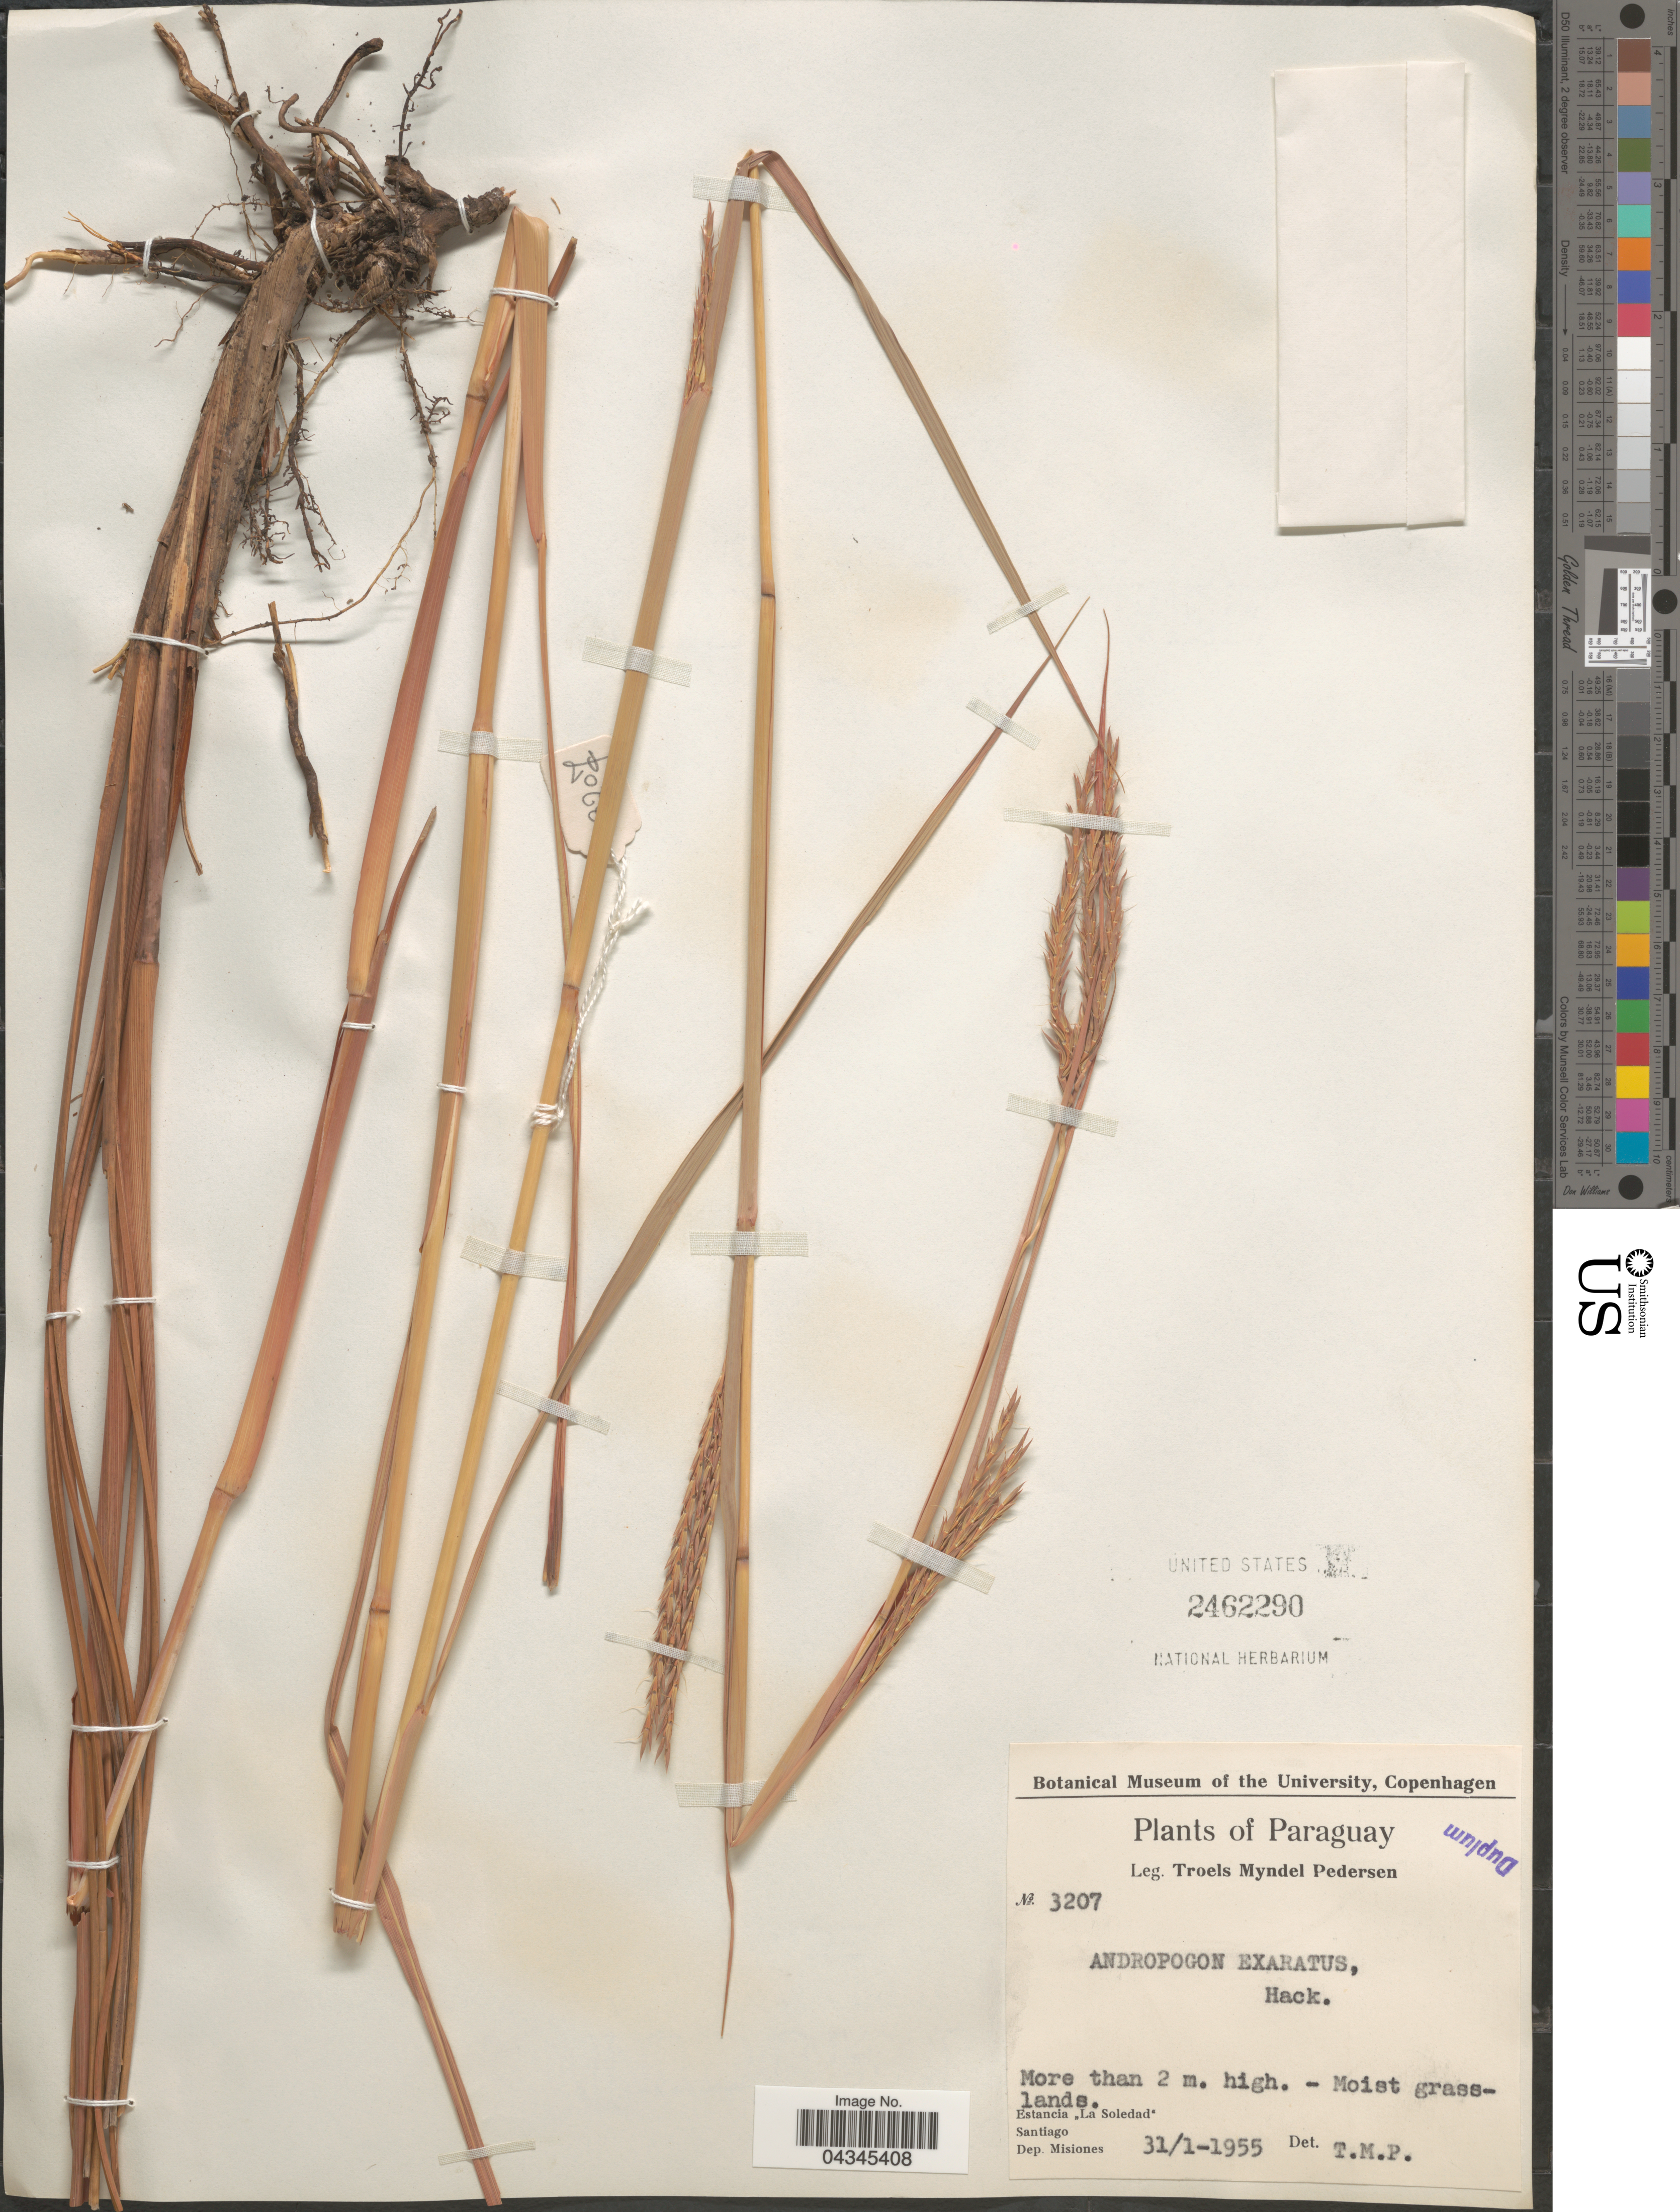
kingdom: Plantae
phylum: Tracheophyta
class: Liliopsida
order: Poales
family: Poaceae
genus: Andropogon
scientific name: Andropogon exaratus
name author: Hack.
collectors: T. Pederson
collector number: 3207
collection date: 1955-01-31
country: Paraguay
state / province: Misiones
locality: Estancia "La Soledad". Santiago. Dep. Misiones.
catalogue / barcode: US 2462290